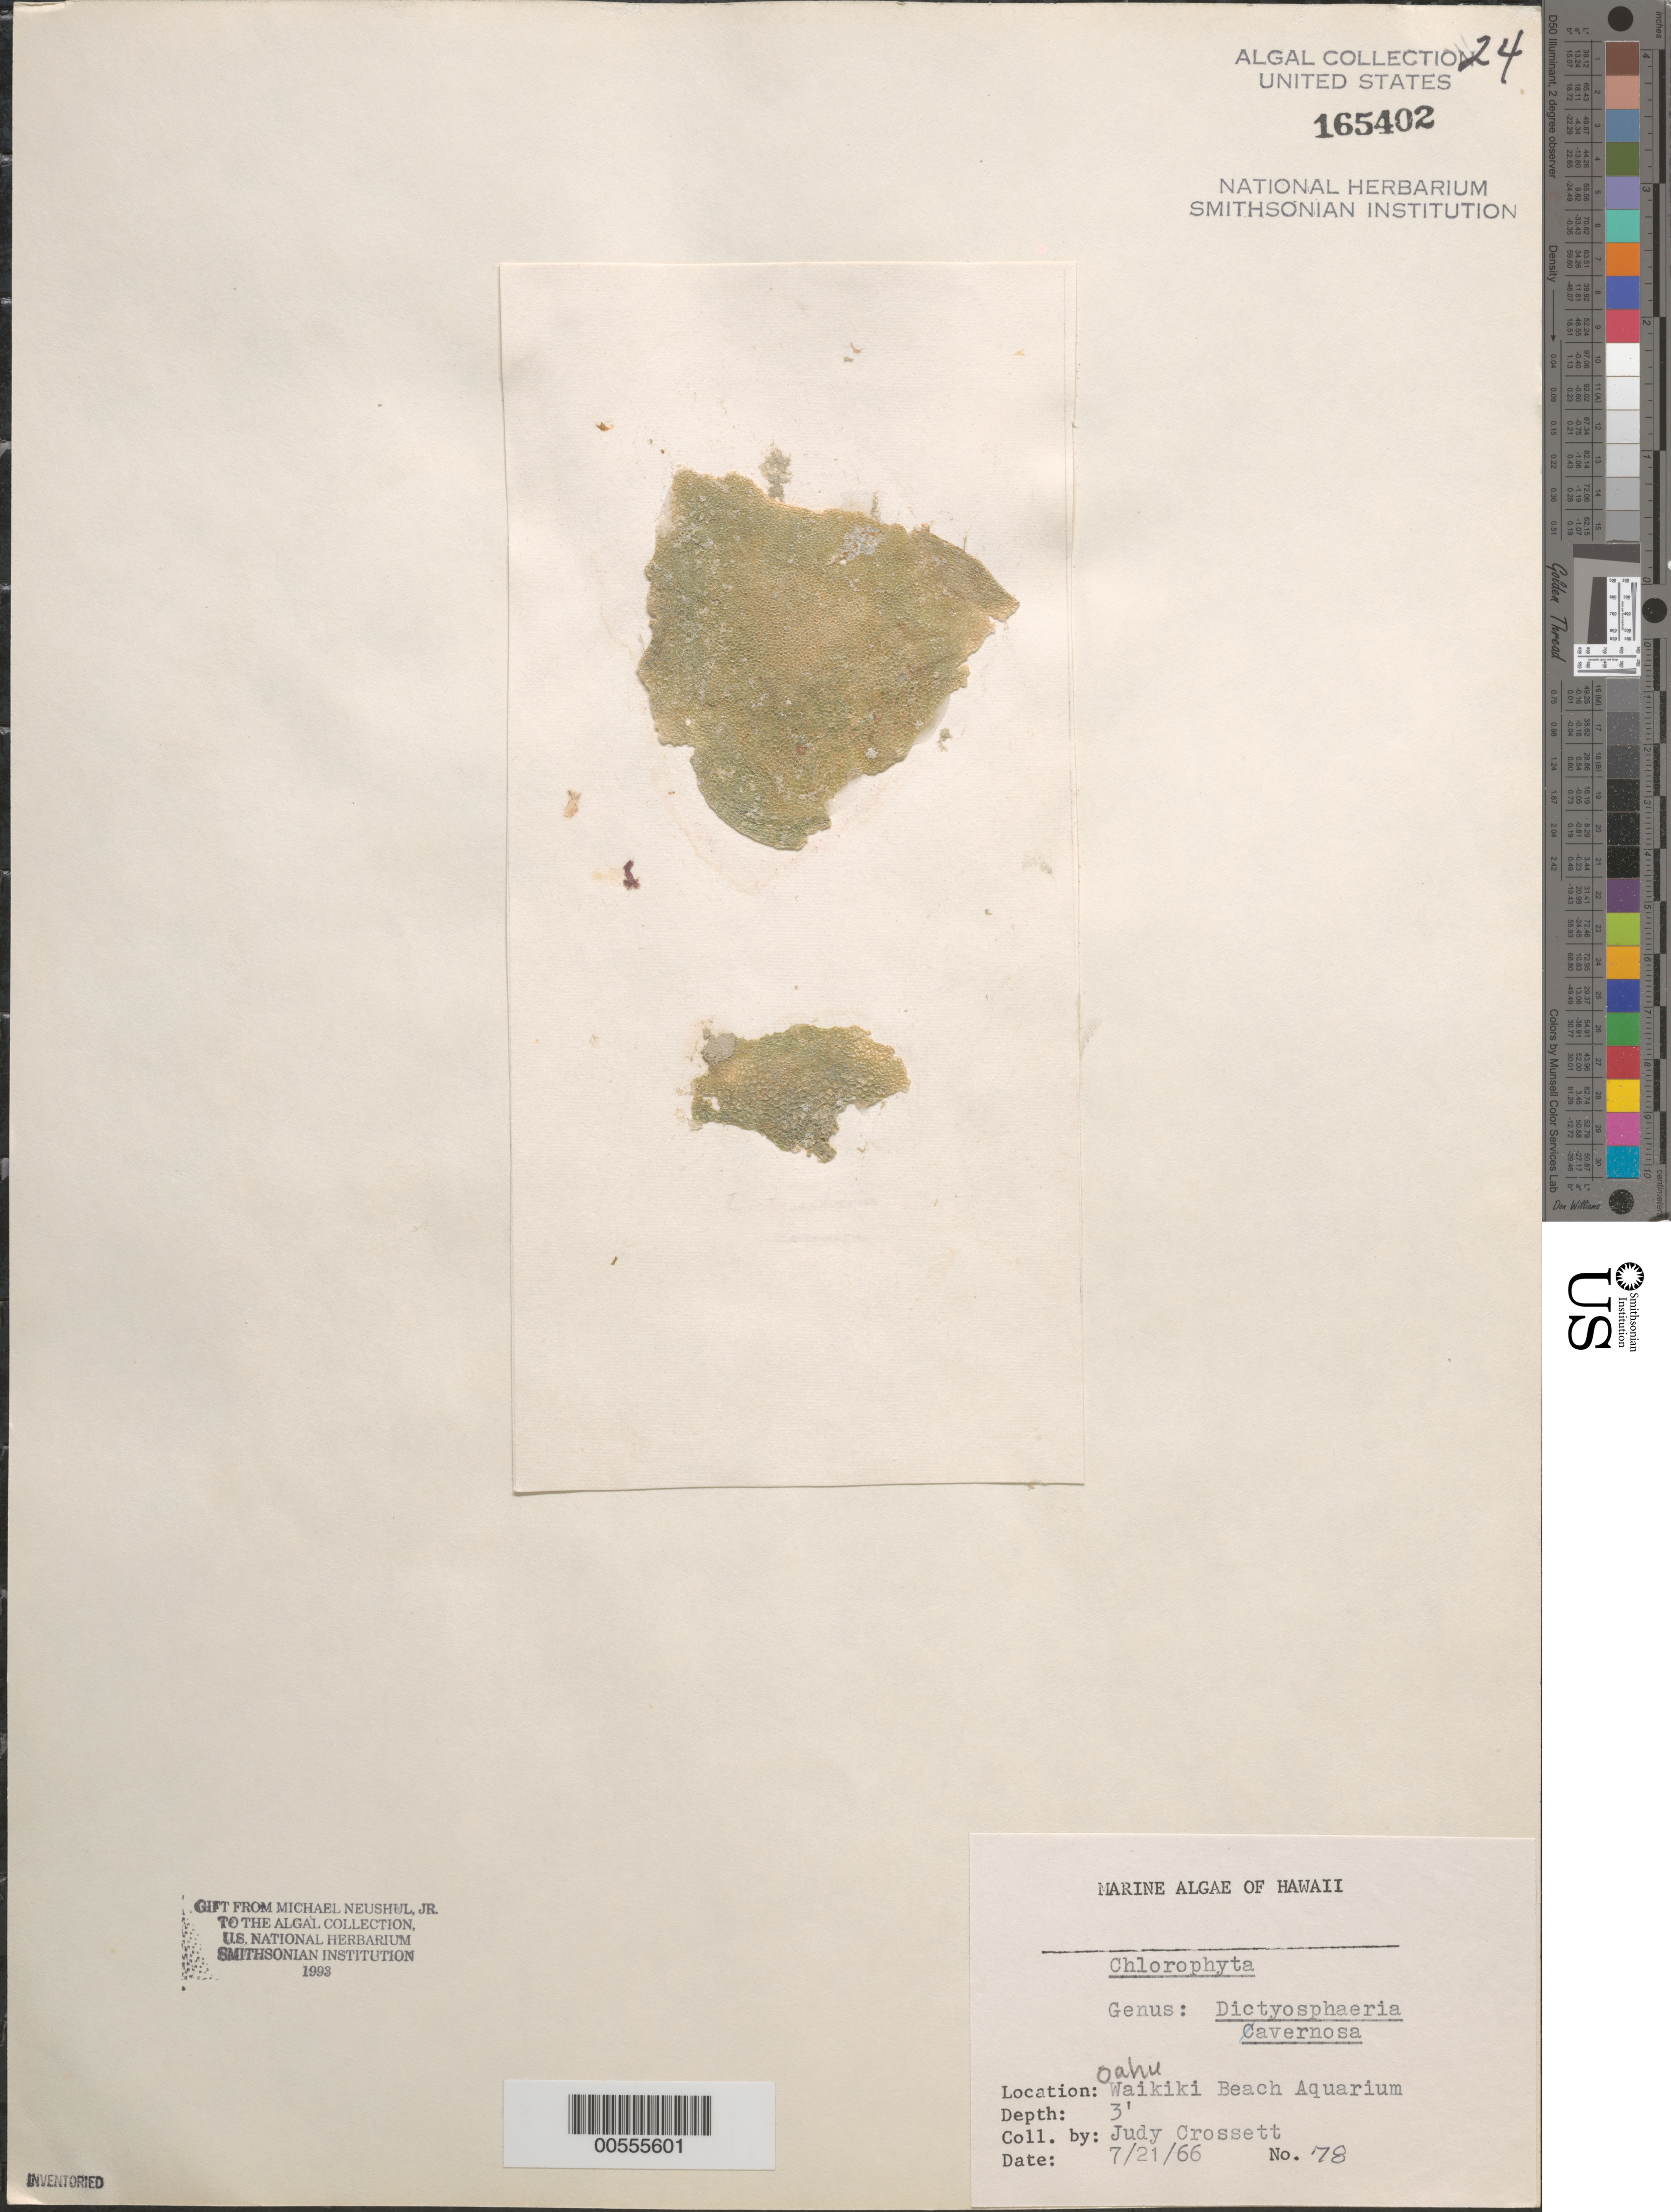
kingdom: Plantae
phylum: Chlorophyta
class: Ulvophyceae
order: Siphonocladales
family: Siphonocladaceae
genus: Dictyosphaeria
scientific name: Dictyosphaeria cavernosa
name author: (Forssk.) Børgesen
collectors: J. Crossett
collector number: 78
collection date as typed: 21 Jul 1966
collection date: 1966-07-21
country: United States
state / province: Hawaii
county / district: Honolulu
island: Oahu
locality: Waikiki Beach Aquarium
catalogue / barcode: US 165402